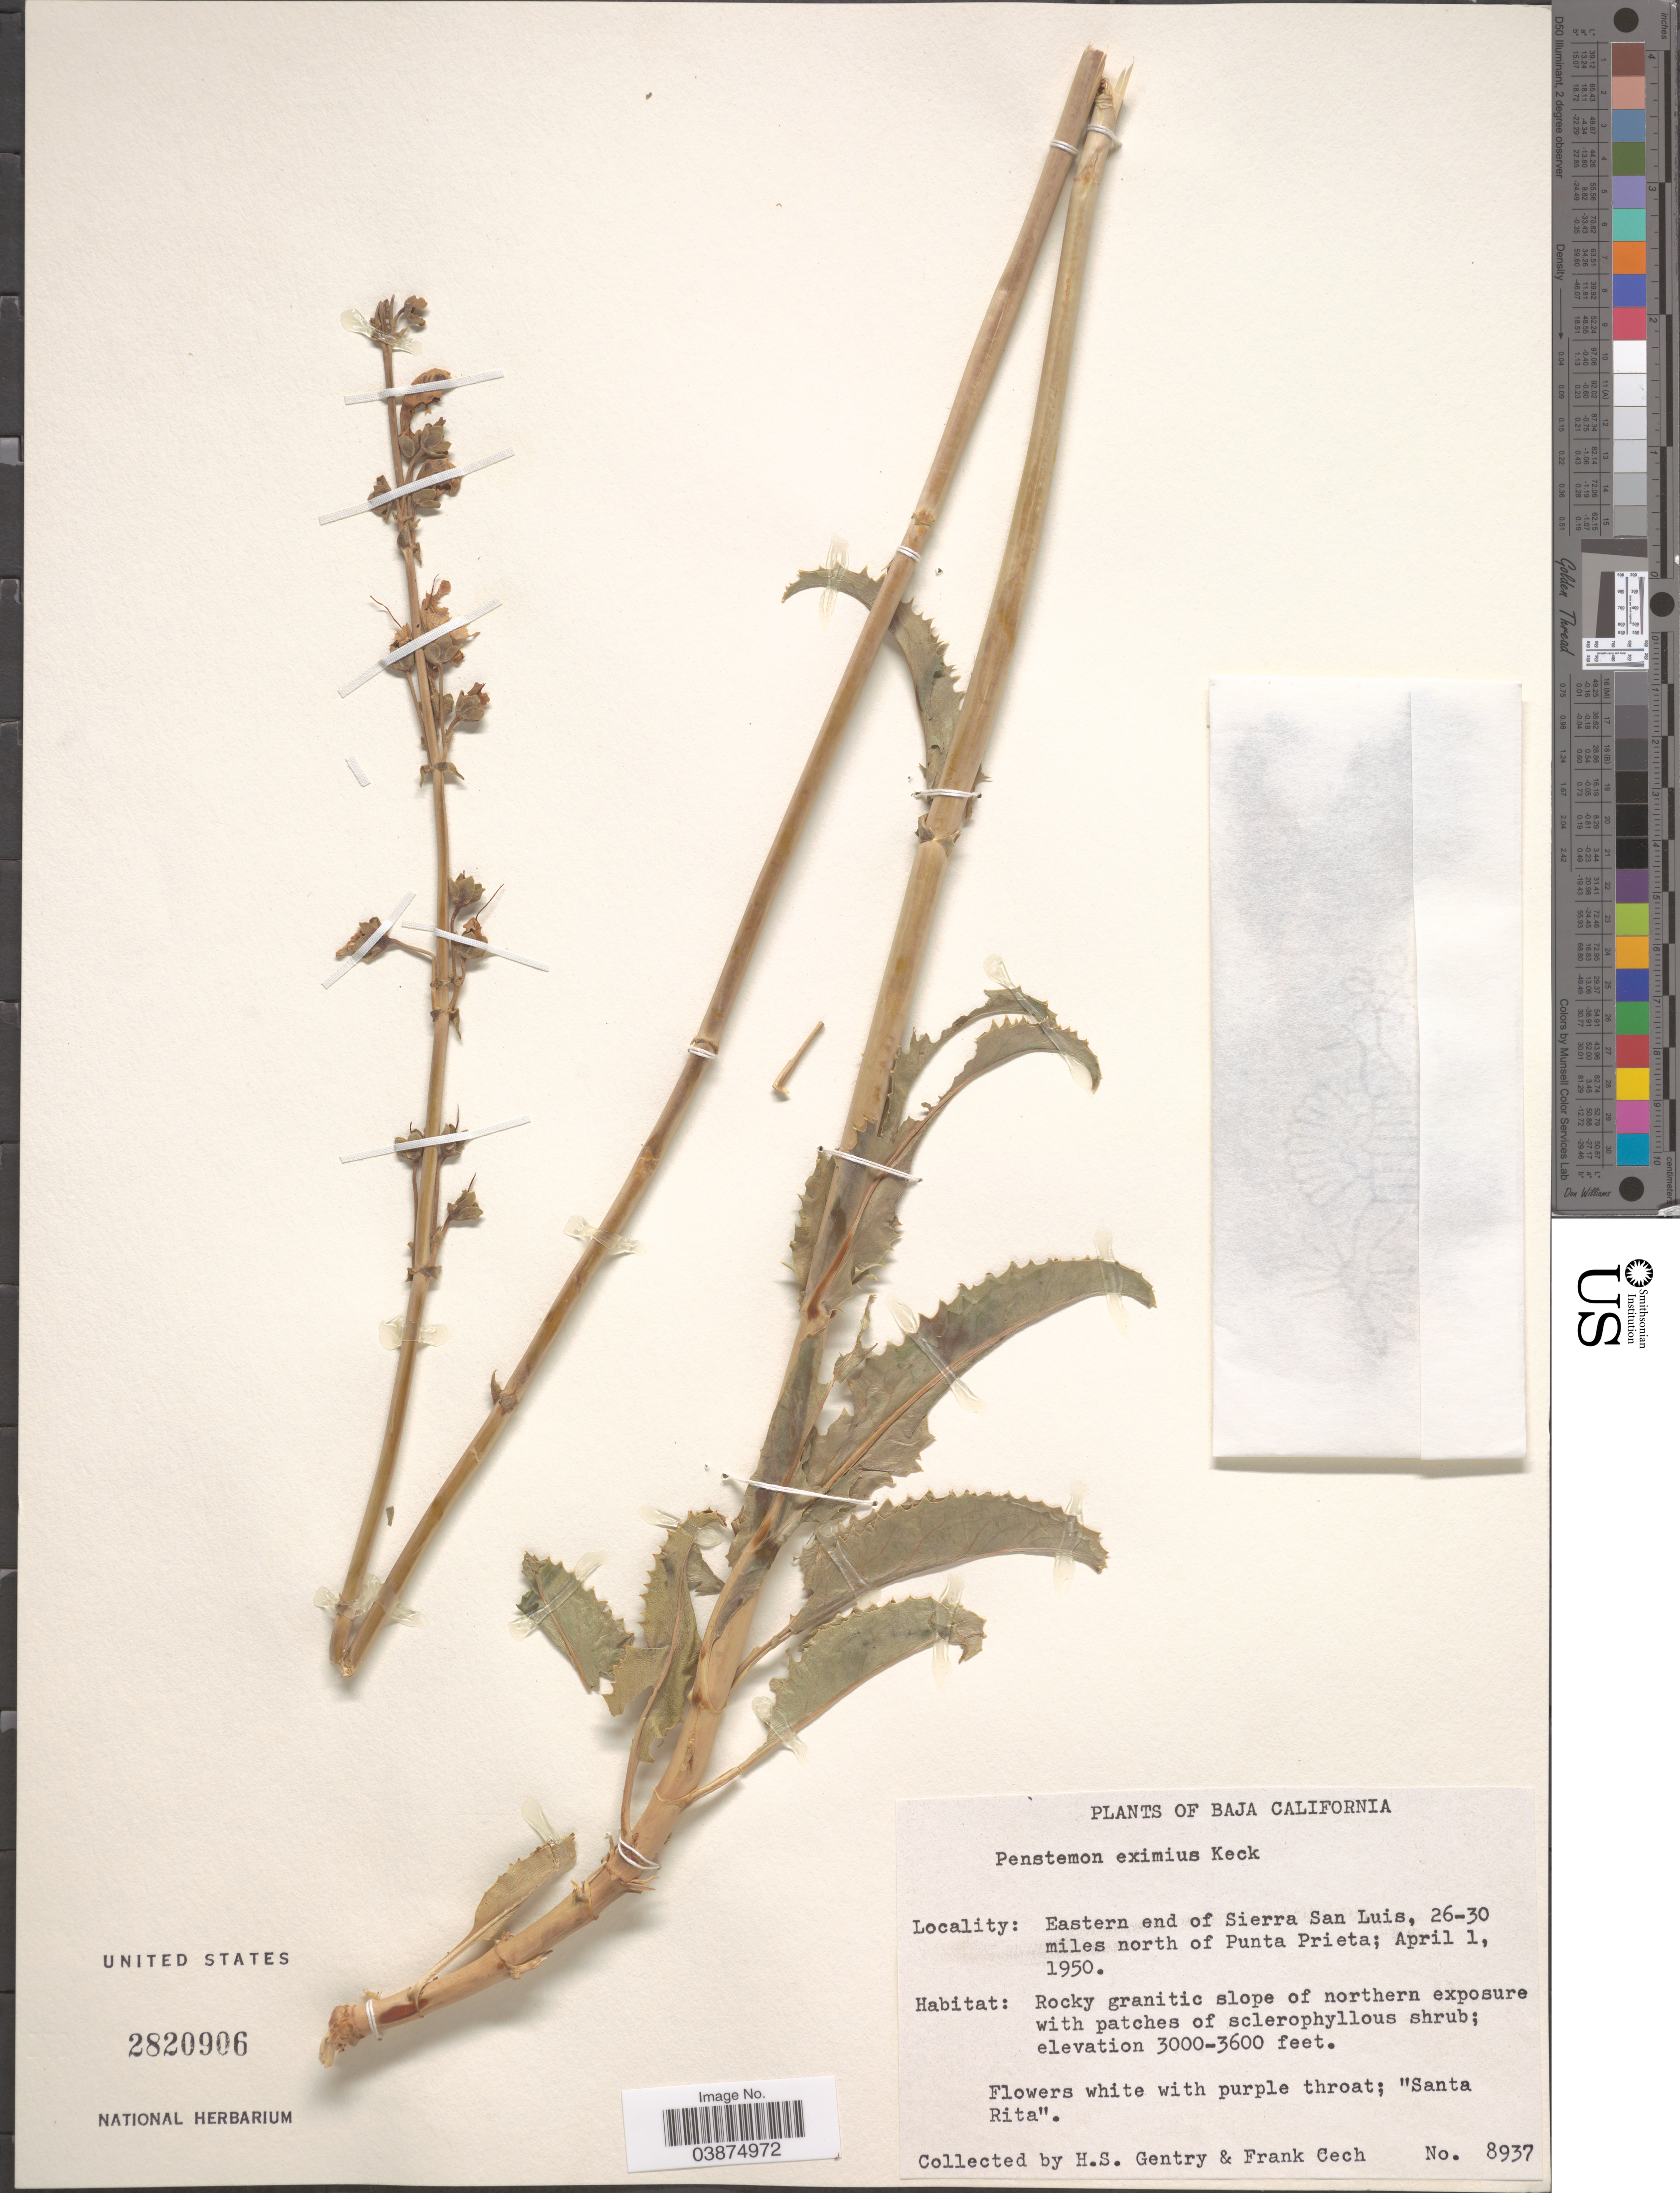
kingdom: Plantae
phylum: Tracheophyta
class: Magnoliopsida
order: Lamiales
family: Plantaginaceae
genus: Penstemon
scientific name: Penstemon eximius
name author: D.D. Keck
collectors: H. S. Gentry & F. Cech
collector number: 8937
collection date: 1950-04-01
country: Mexico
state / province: Baja California Norte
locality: Eastern end of Sierra San Luis, 26-30 miles north of Punta Prieta. Slope of northern exposure.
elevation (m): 914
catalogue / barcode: US 2820906